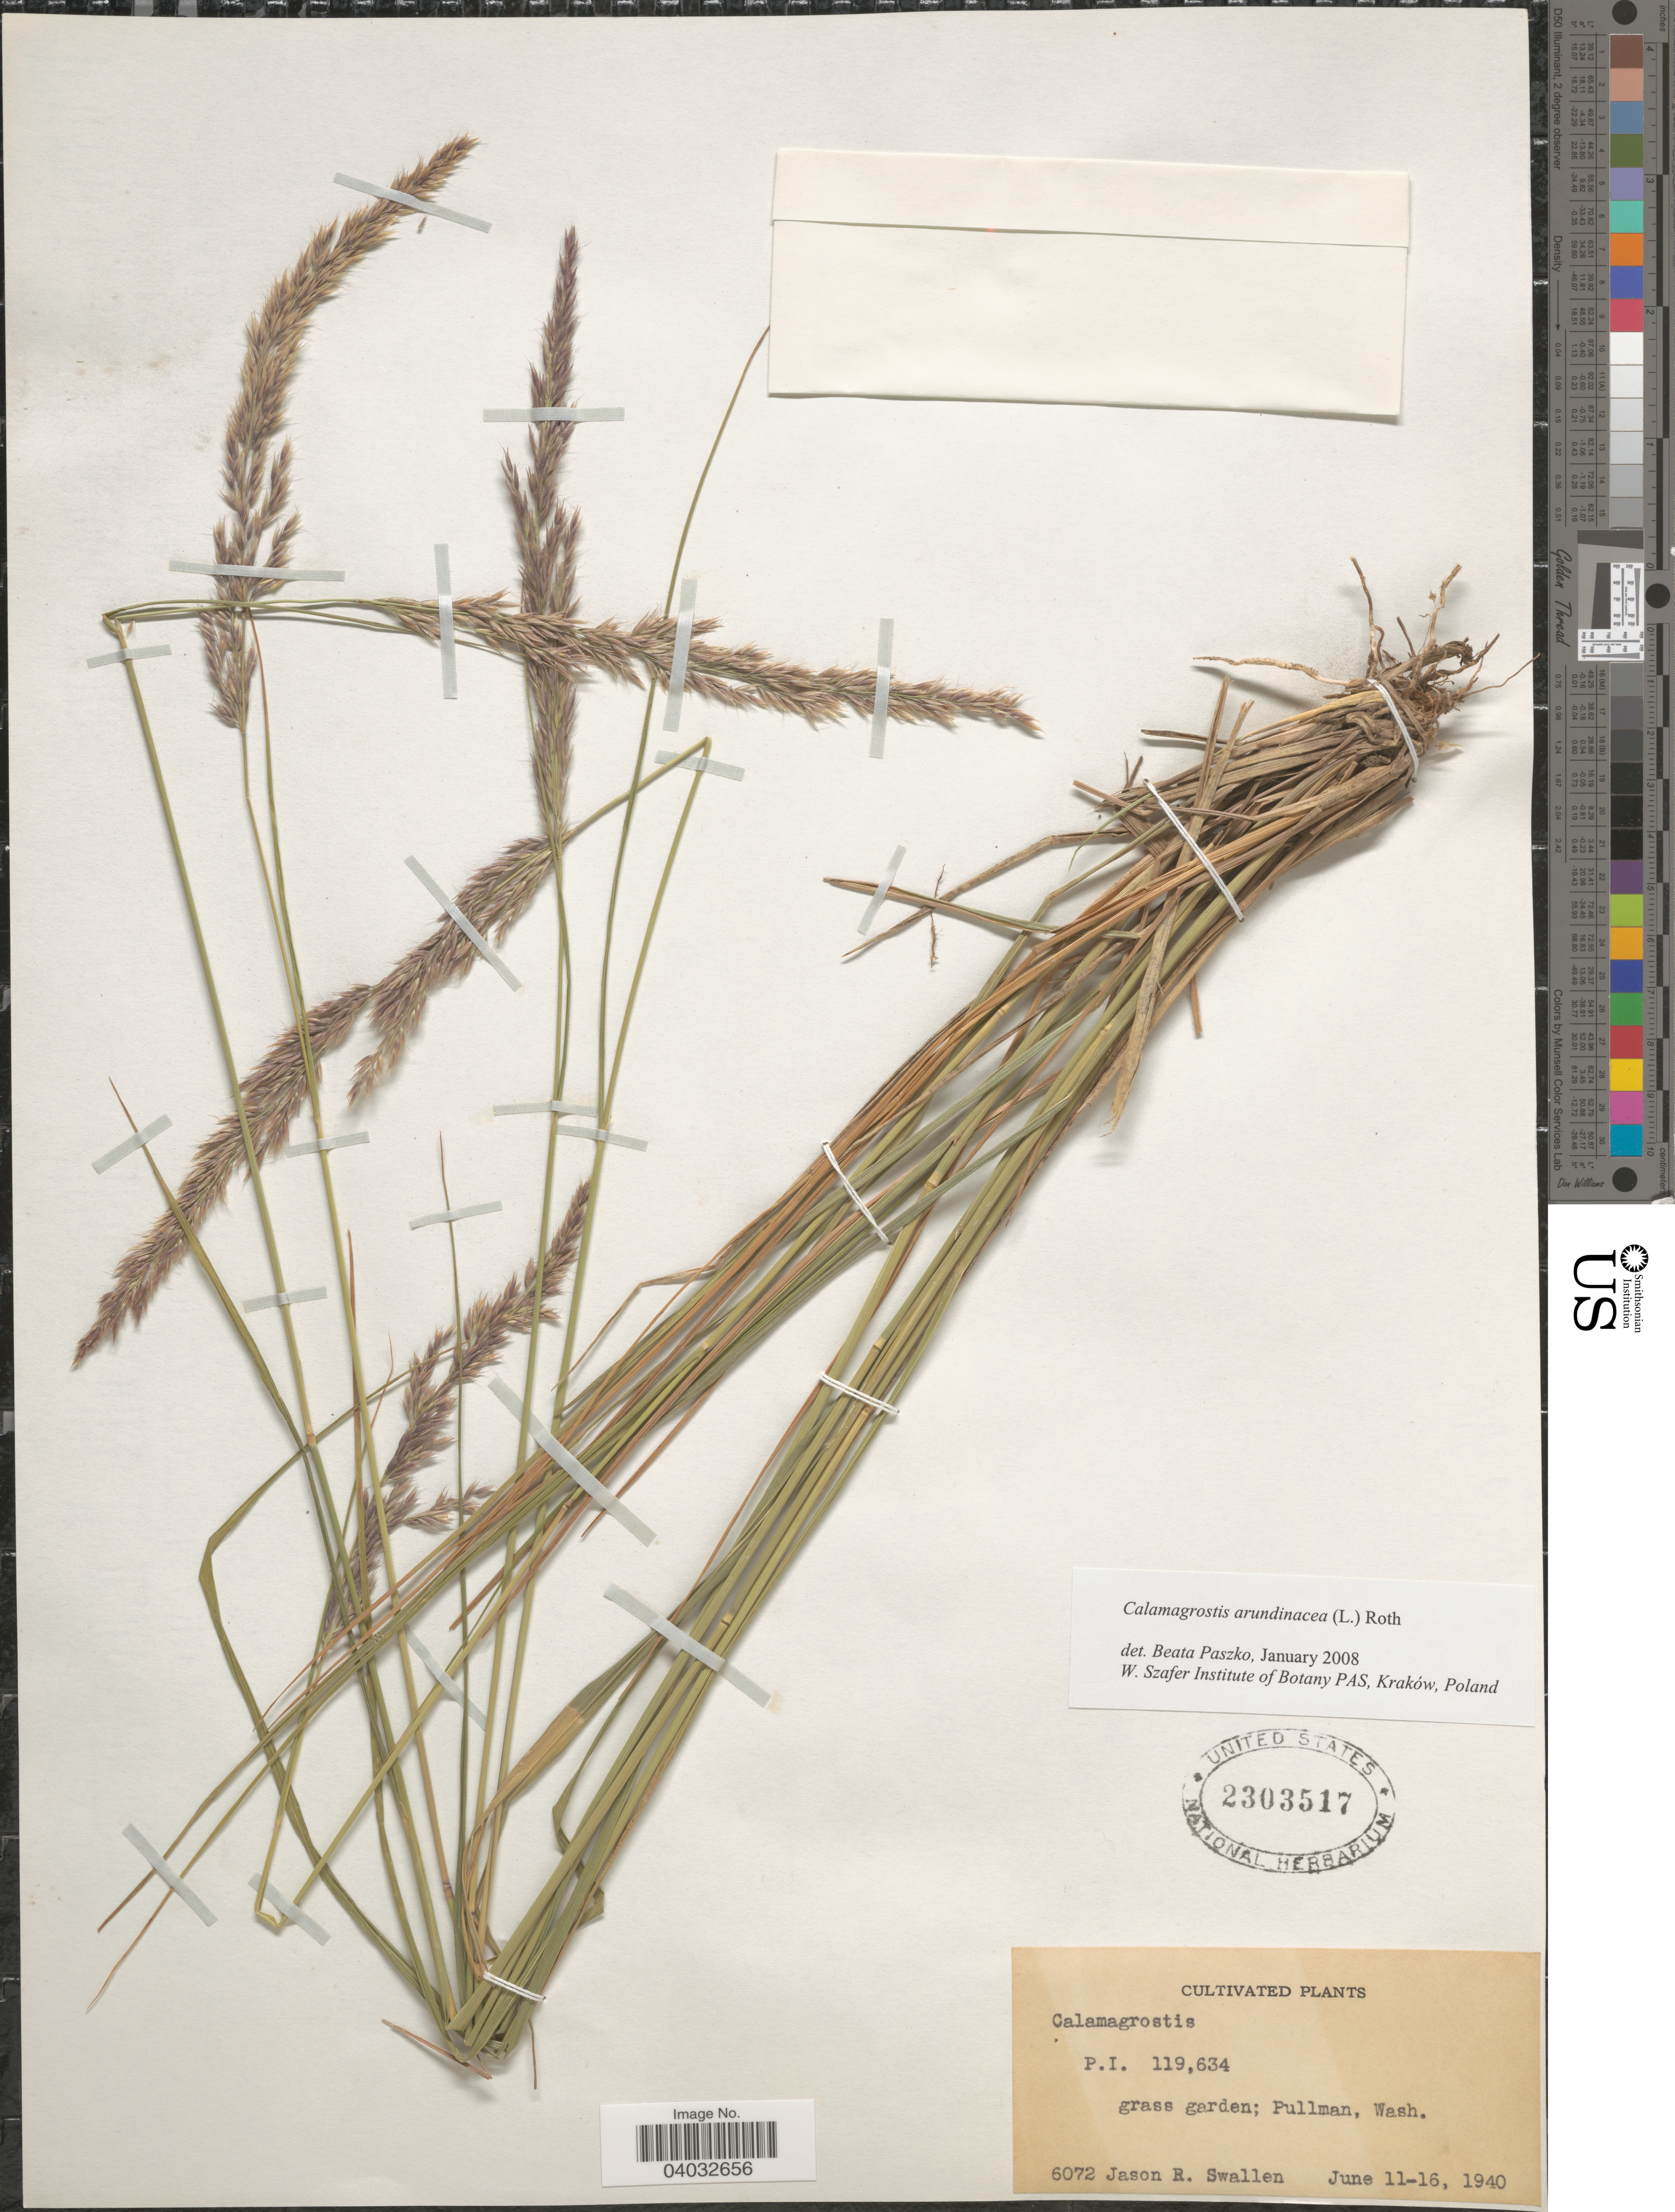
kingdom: Plantae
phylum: Tracheophyta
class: Liliopsida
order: Poales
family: Poaceae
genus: Calamagrostis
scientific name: Calamagrostis arundinacea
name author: (L.) Roth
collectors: J. R. Swallen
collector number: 6072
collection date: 1940-06-11/1940-06-16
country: United States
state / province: Washington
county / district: Whitman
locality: Grass garden; Pullman.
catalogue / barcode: US 2303517